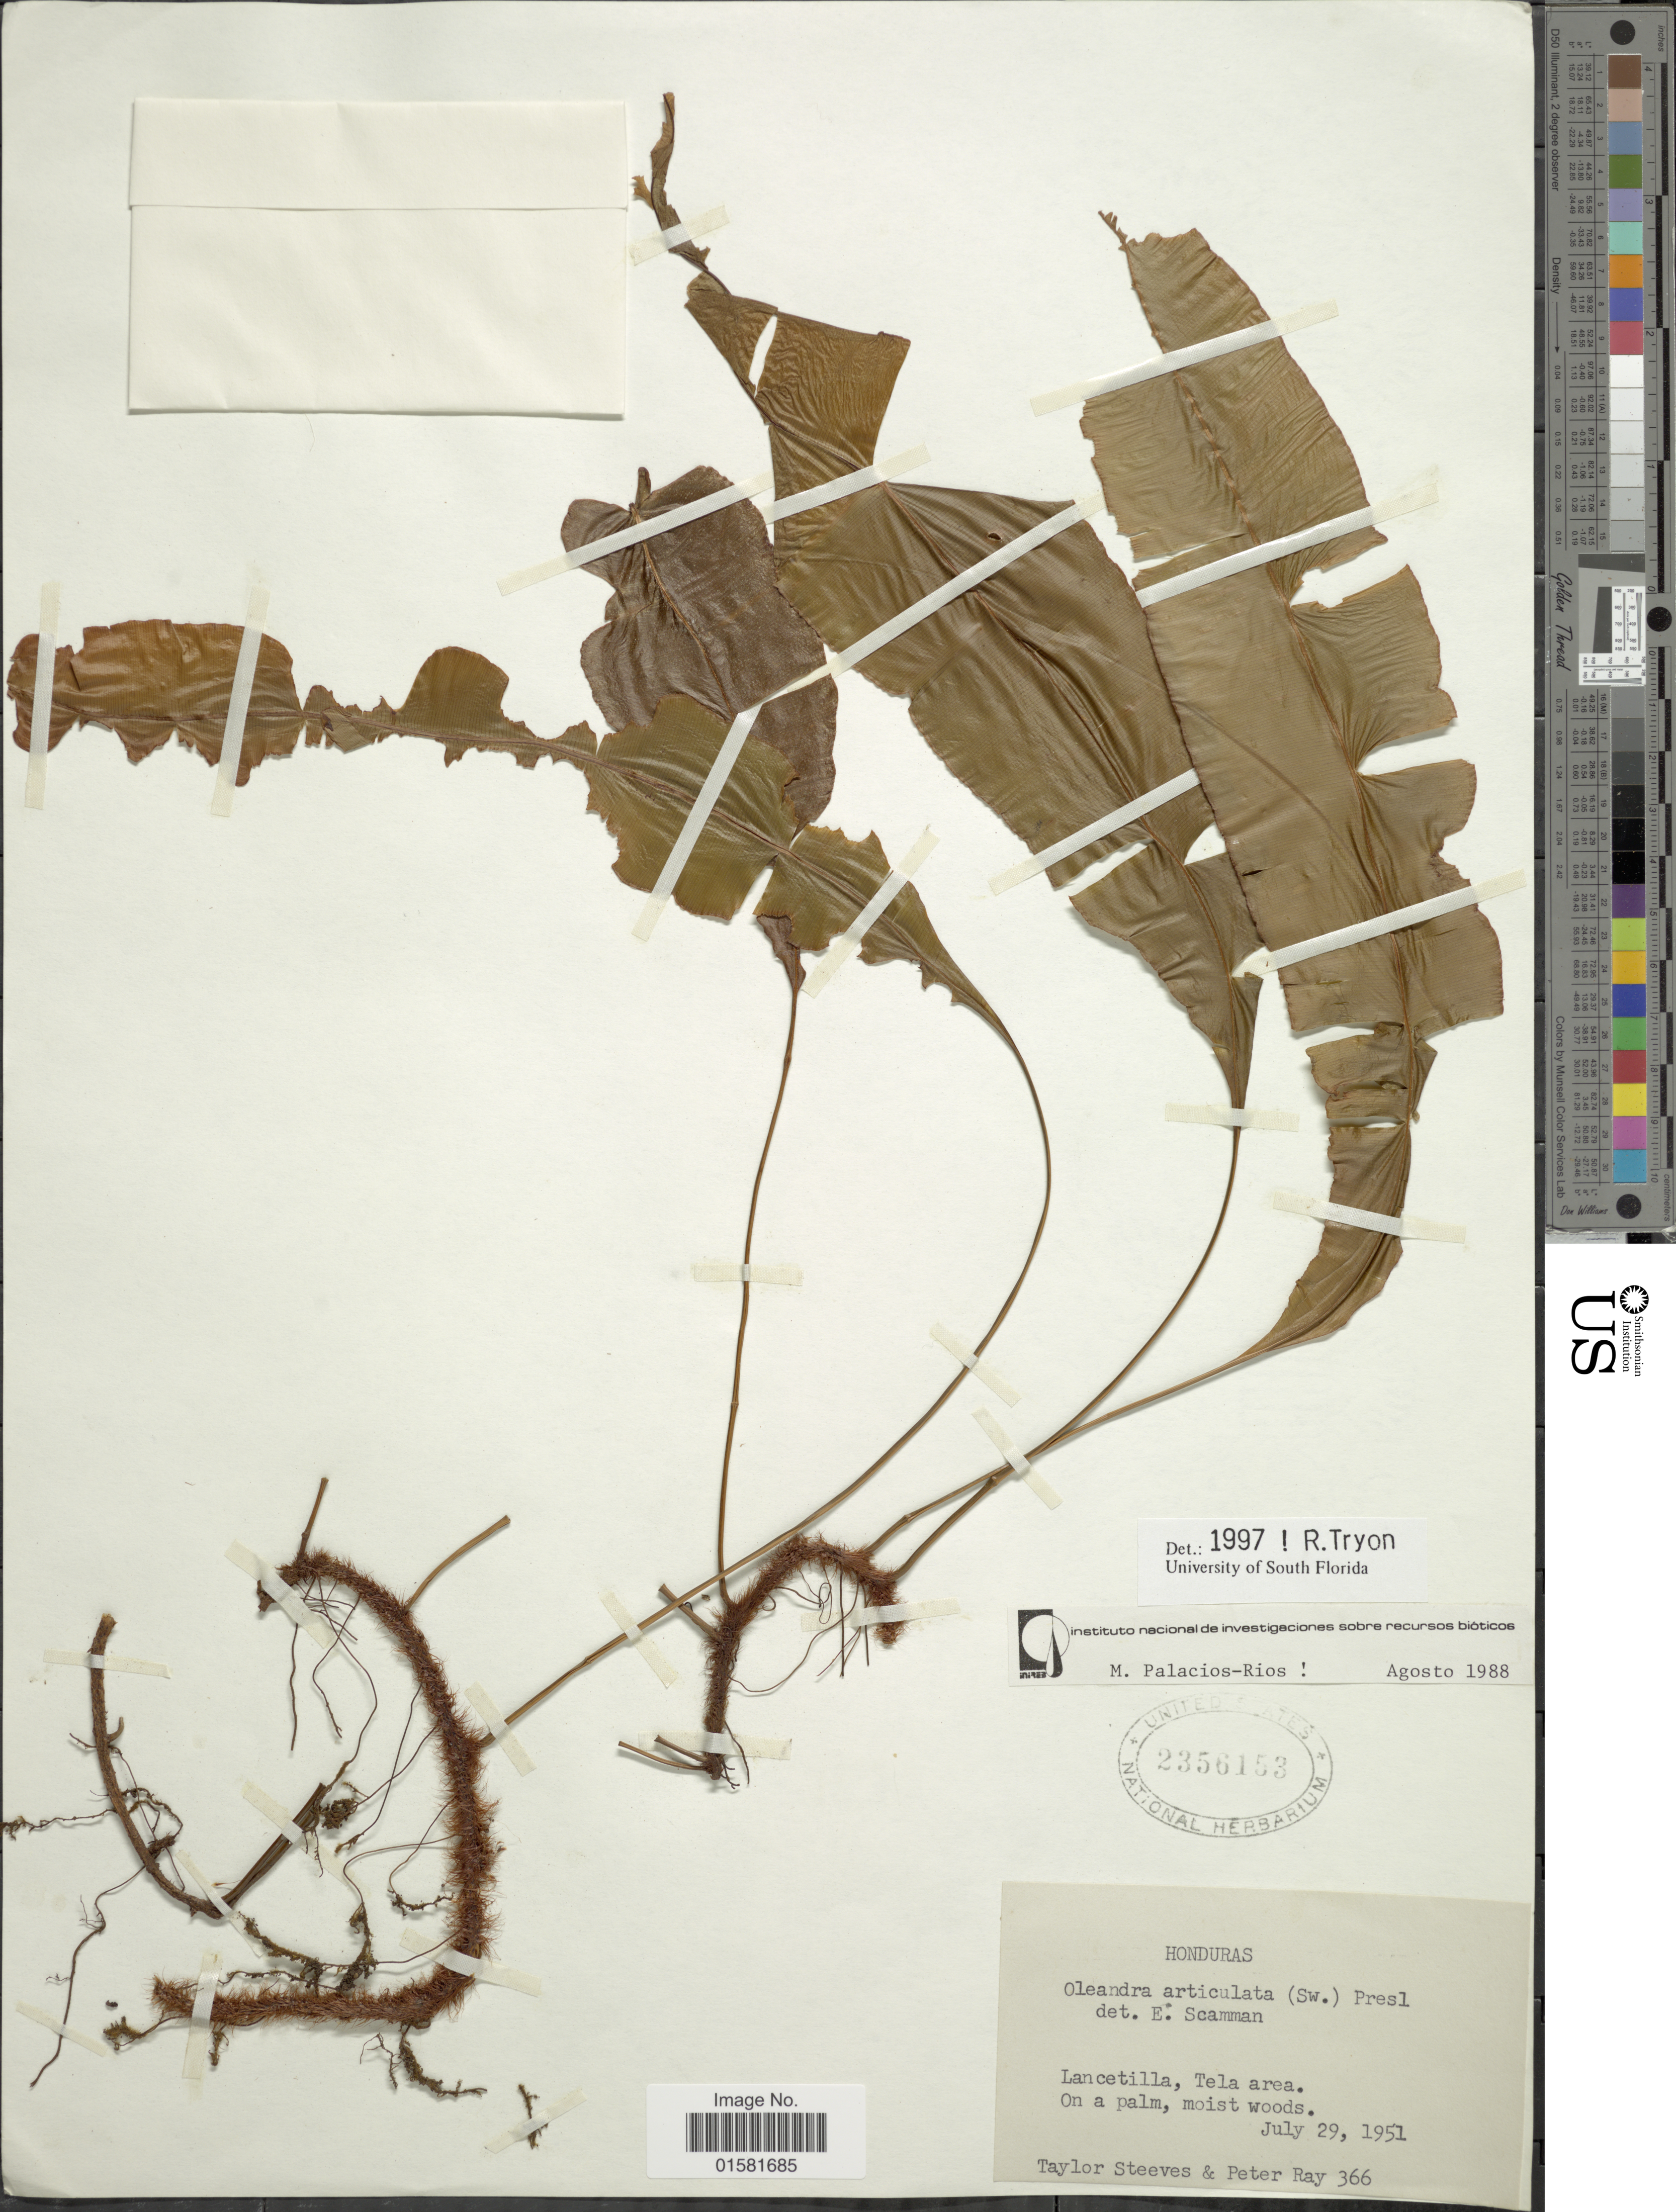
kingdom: Plantae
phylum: Tracheophyta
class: Polypodiopsida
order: Polypodiales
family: Oleandraceae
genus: Oleandra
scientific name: Oleandra articulata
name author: (Sw.) C. Presl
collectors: T. Steeves & P. Ray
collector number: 366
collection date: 1951-07-29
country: Honduras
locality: Lancetilla, Tela area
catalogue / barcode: US 2356153